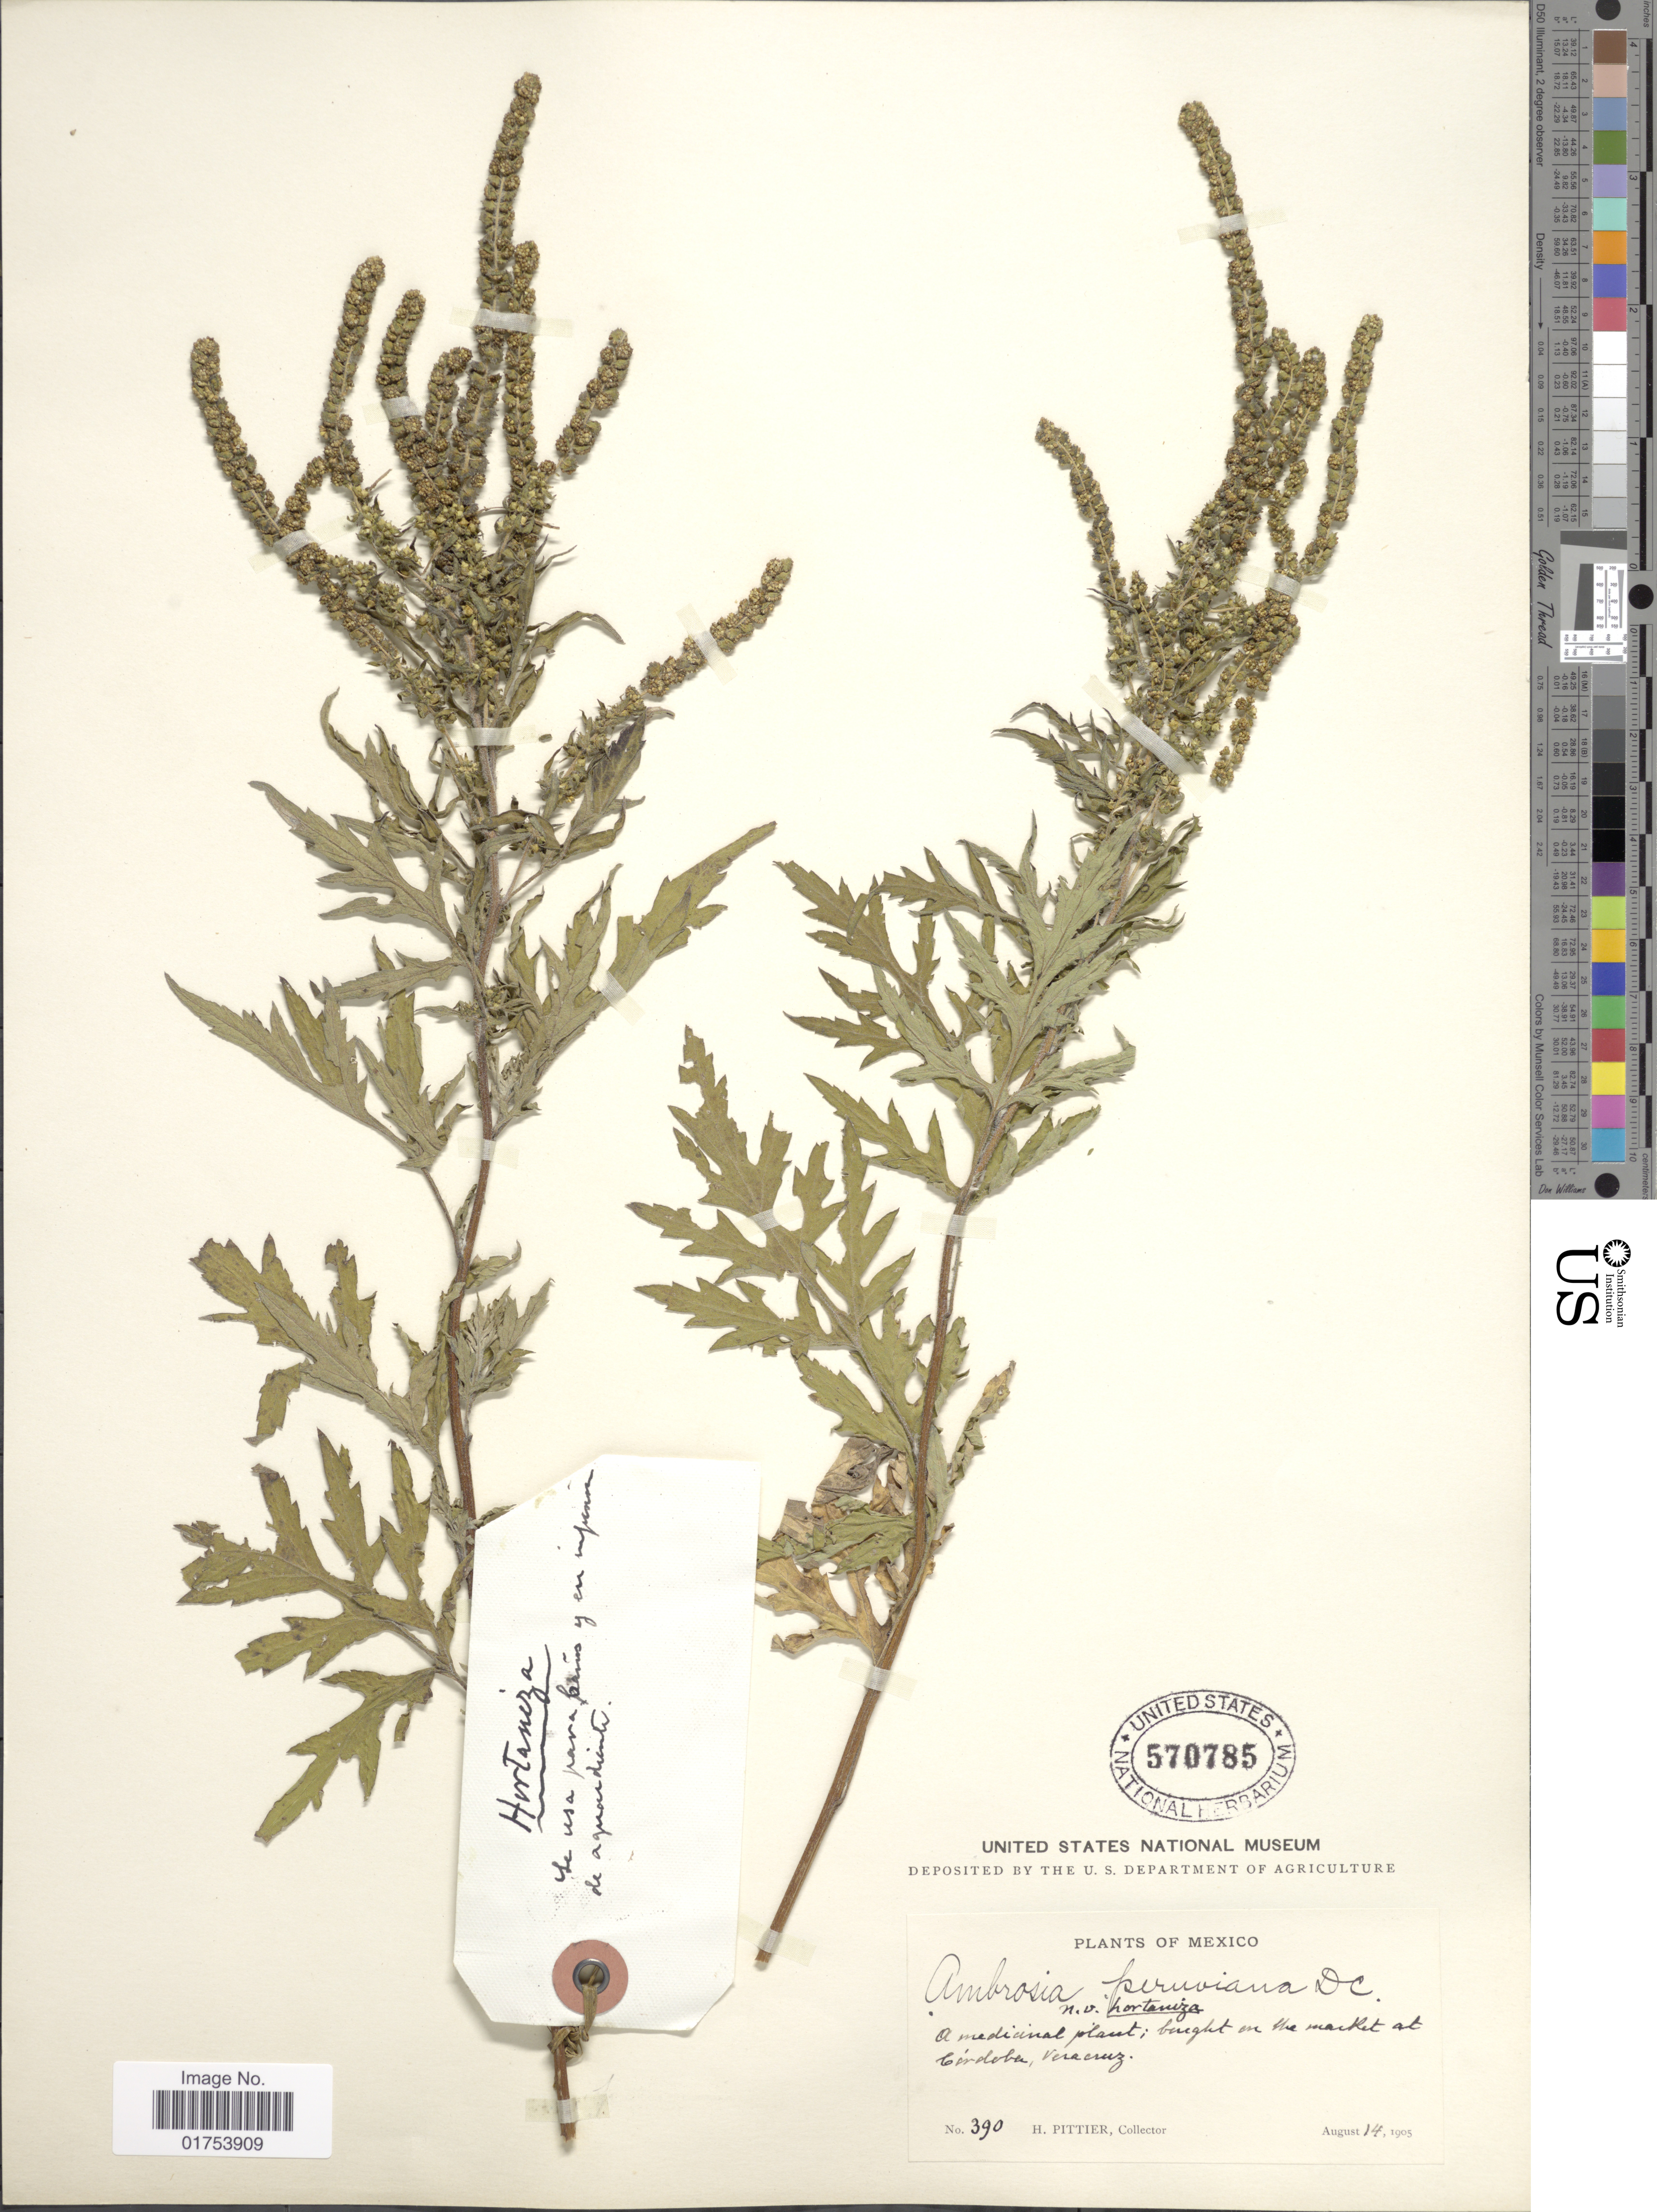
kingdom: Plantae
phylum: Tracheophyta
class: Magnoliopsida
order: Asterales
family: Asteraceae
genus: Ambrosia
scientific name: Ambrosia peruviana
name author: Willd.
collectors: H. F. Pittier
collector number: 390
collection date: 1905-08-14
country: Mexico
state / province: Veracruz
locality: Bought on the market at Cordoba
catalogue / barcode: US 570785